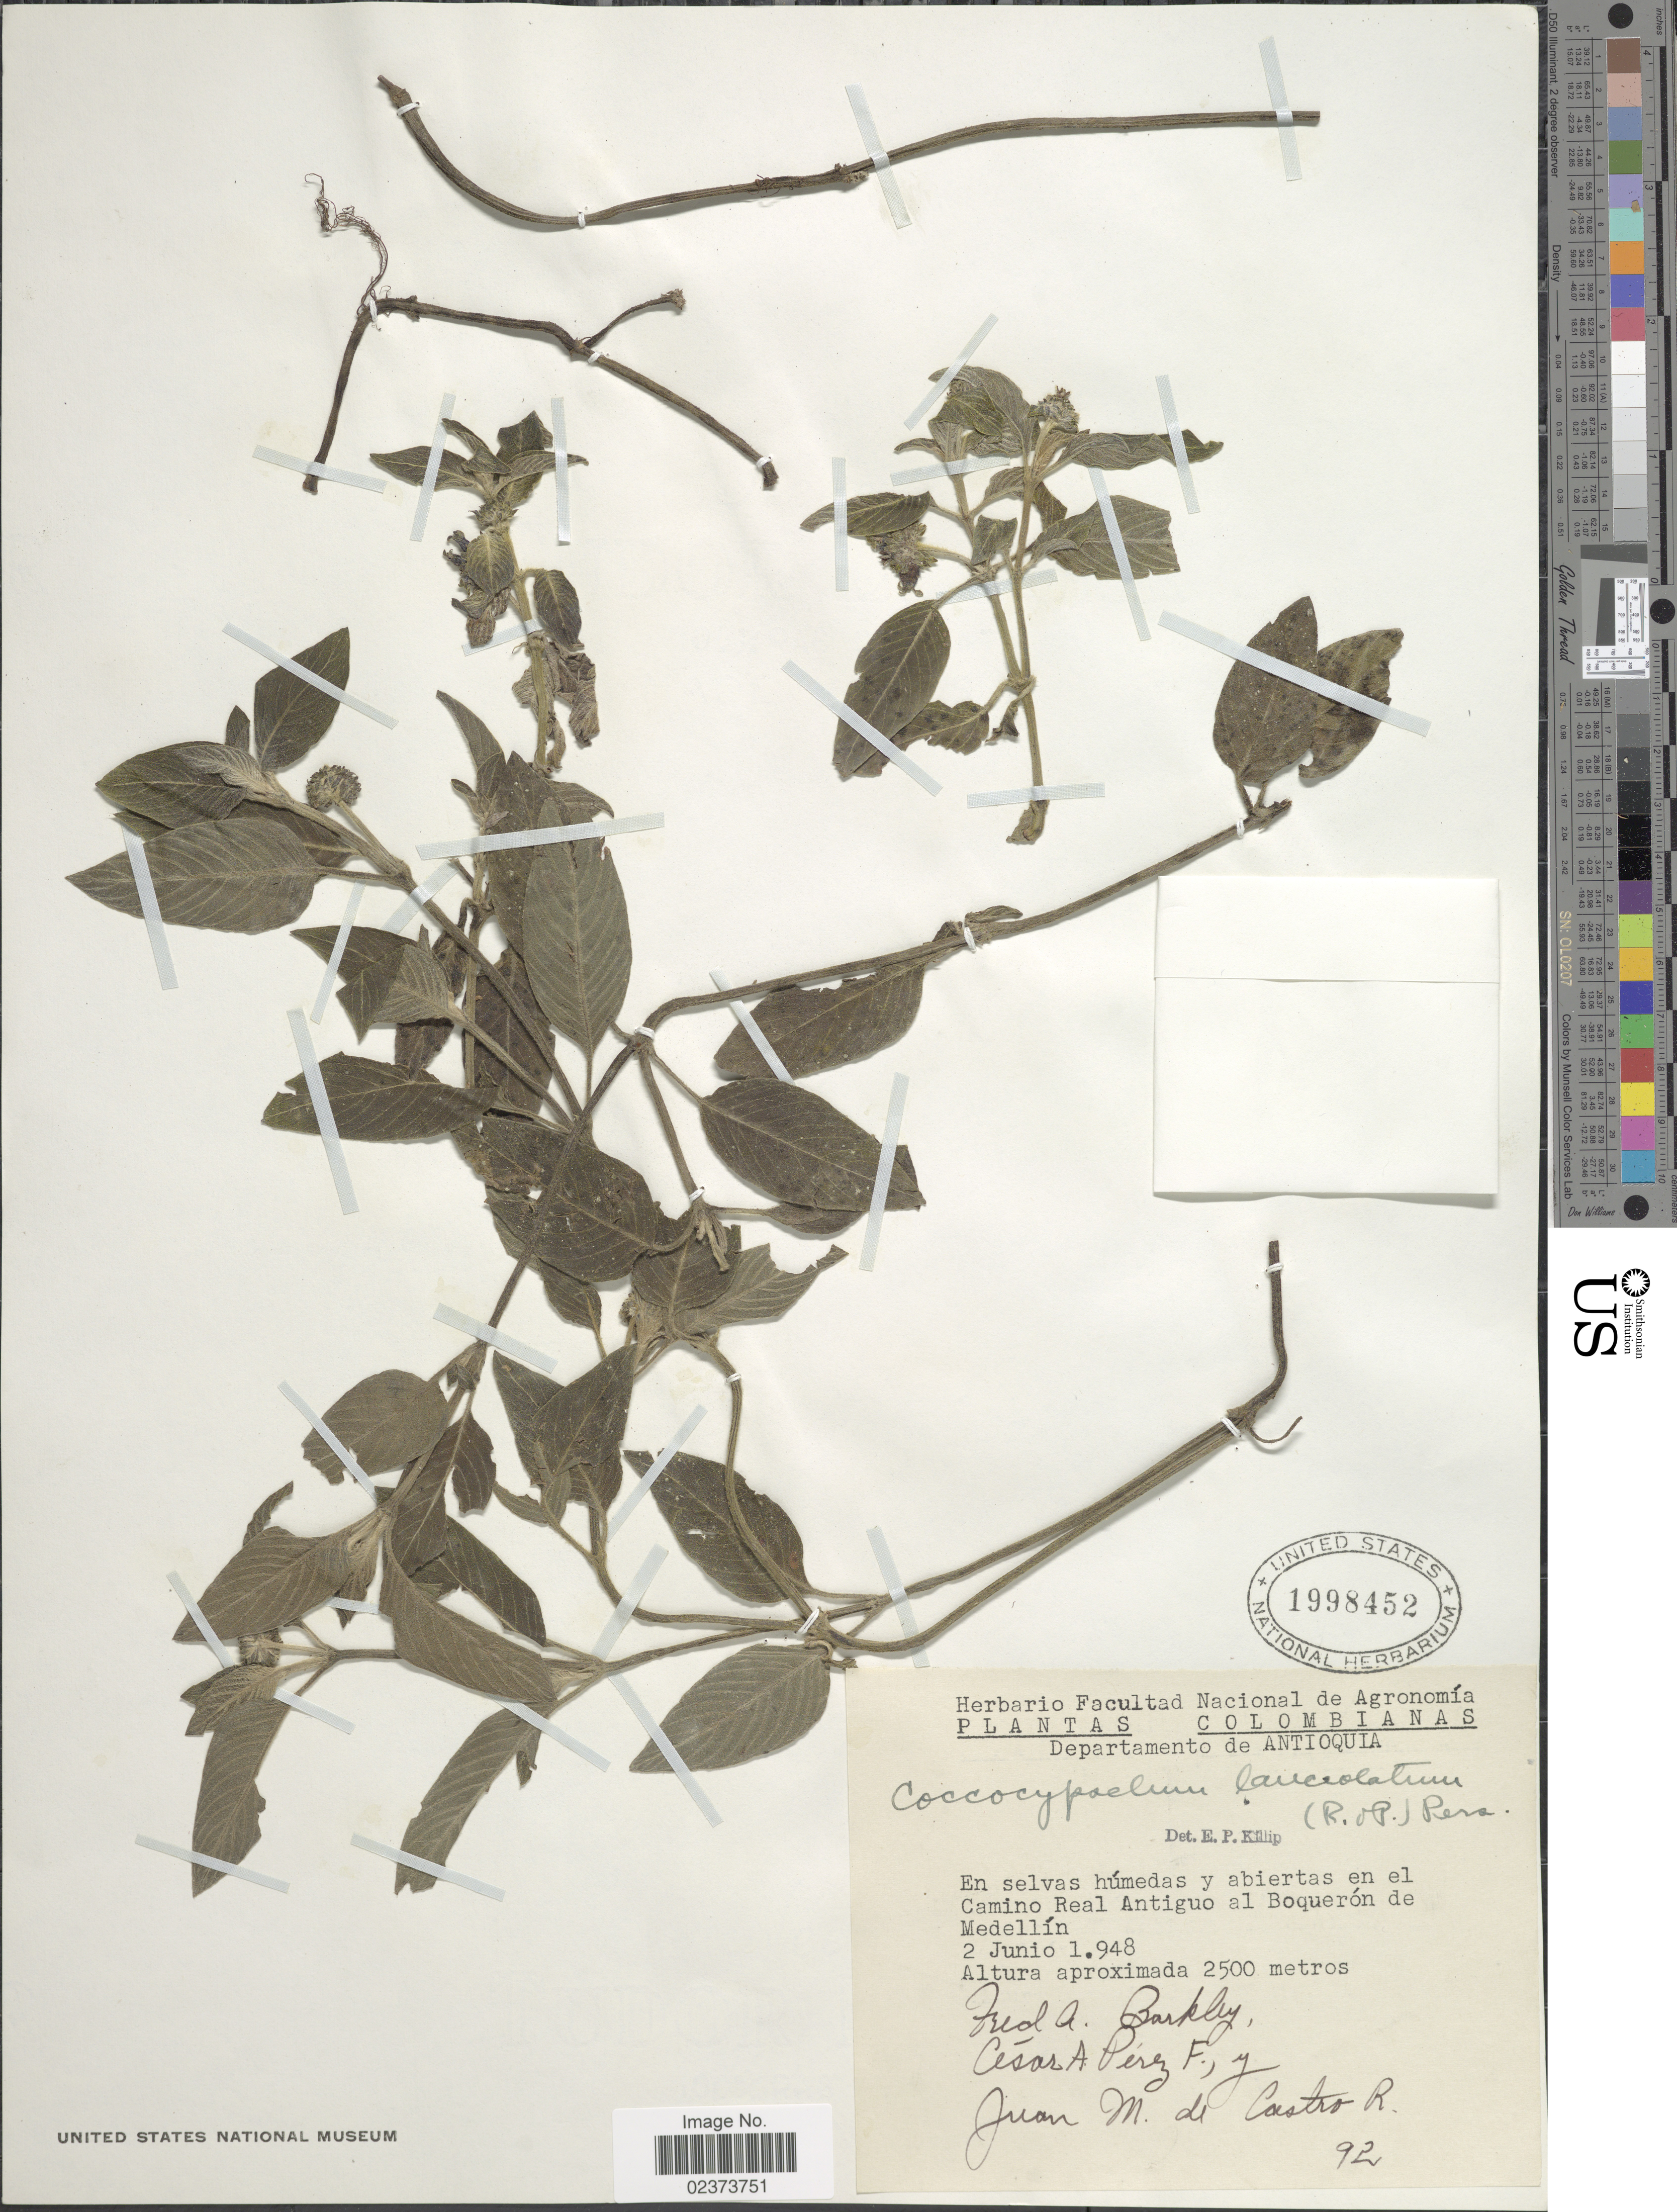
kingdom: Plantae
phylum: Tracheophyta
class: Magnoliopsida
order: Gentianales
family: Rubiaceae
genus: Coccocypselum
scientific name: Coccocypselum lanceolatum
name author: (Ruiz & Pav.) Pers.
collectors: F. A. Barkley, C. Perez F. & J. De Castro R.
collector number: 92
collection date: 1948-06-02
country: Colombia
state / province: Antioquia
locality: Departamento de Antioquia, En selvas húmedas y abiertas en el Camino Real Antiguo al Boquerón de Medellín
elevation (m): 2500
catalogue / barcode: US 1998452